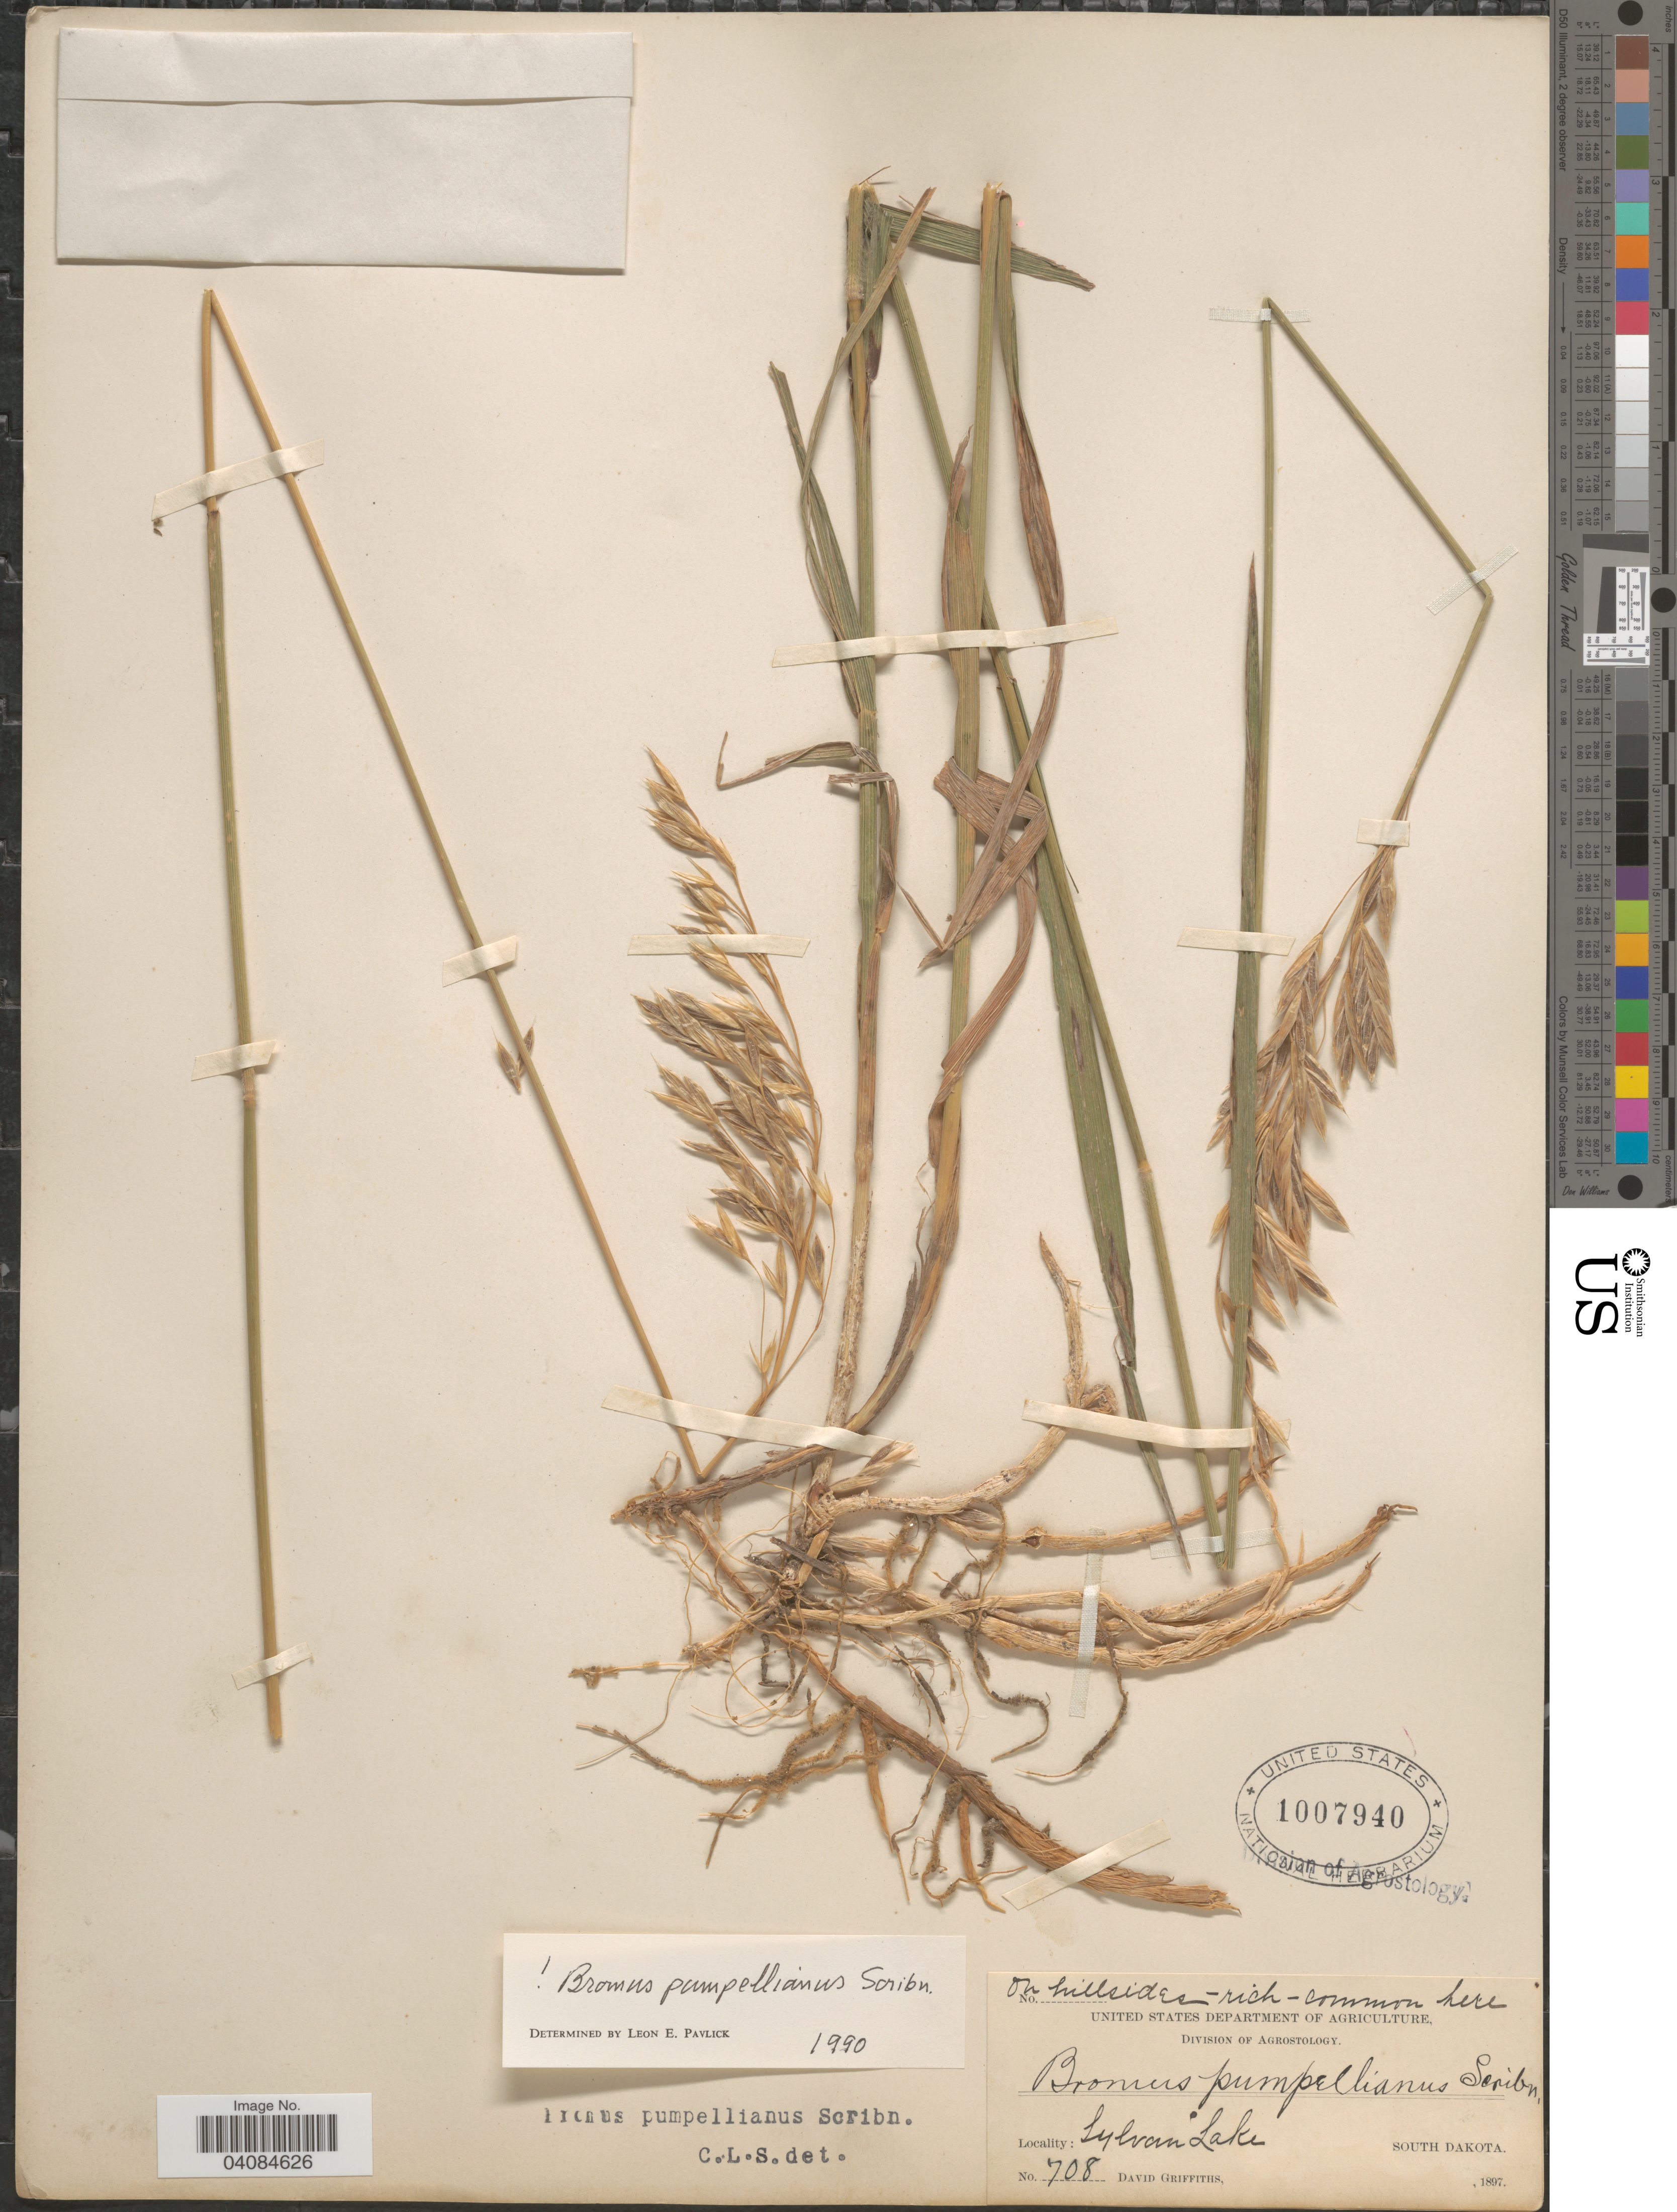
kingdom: Plantae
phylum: Tracheophyta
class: Liliopsida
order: Poales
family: Poaceae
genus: Bromus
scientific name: Bromus pumpellianus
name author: Scribn.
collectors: D. Griffiths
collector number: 708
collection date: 1897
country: United States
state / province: South Dakota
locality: Sylvan Lake.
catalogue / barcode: US 1007940